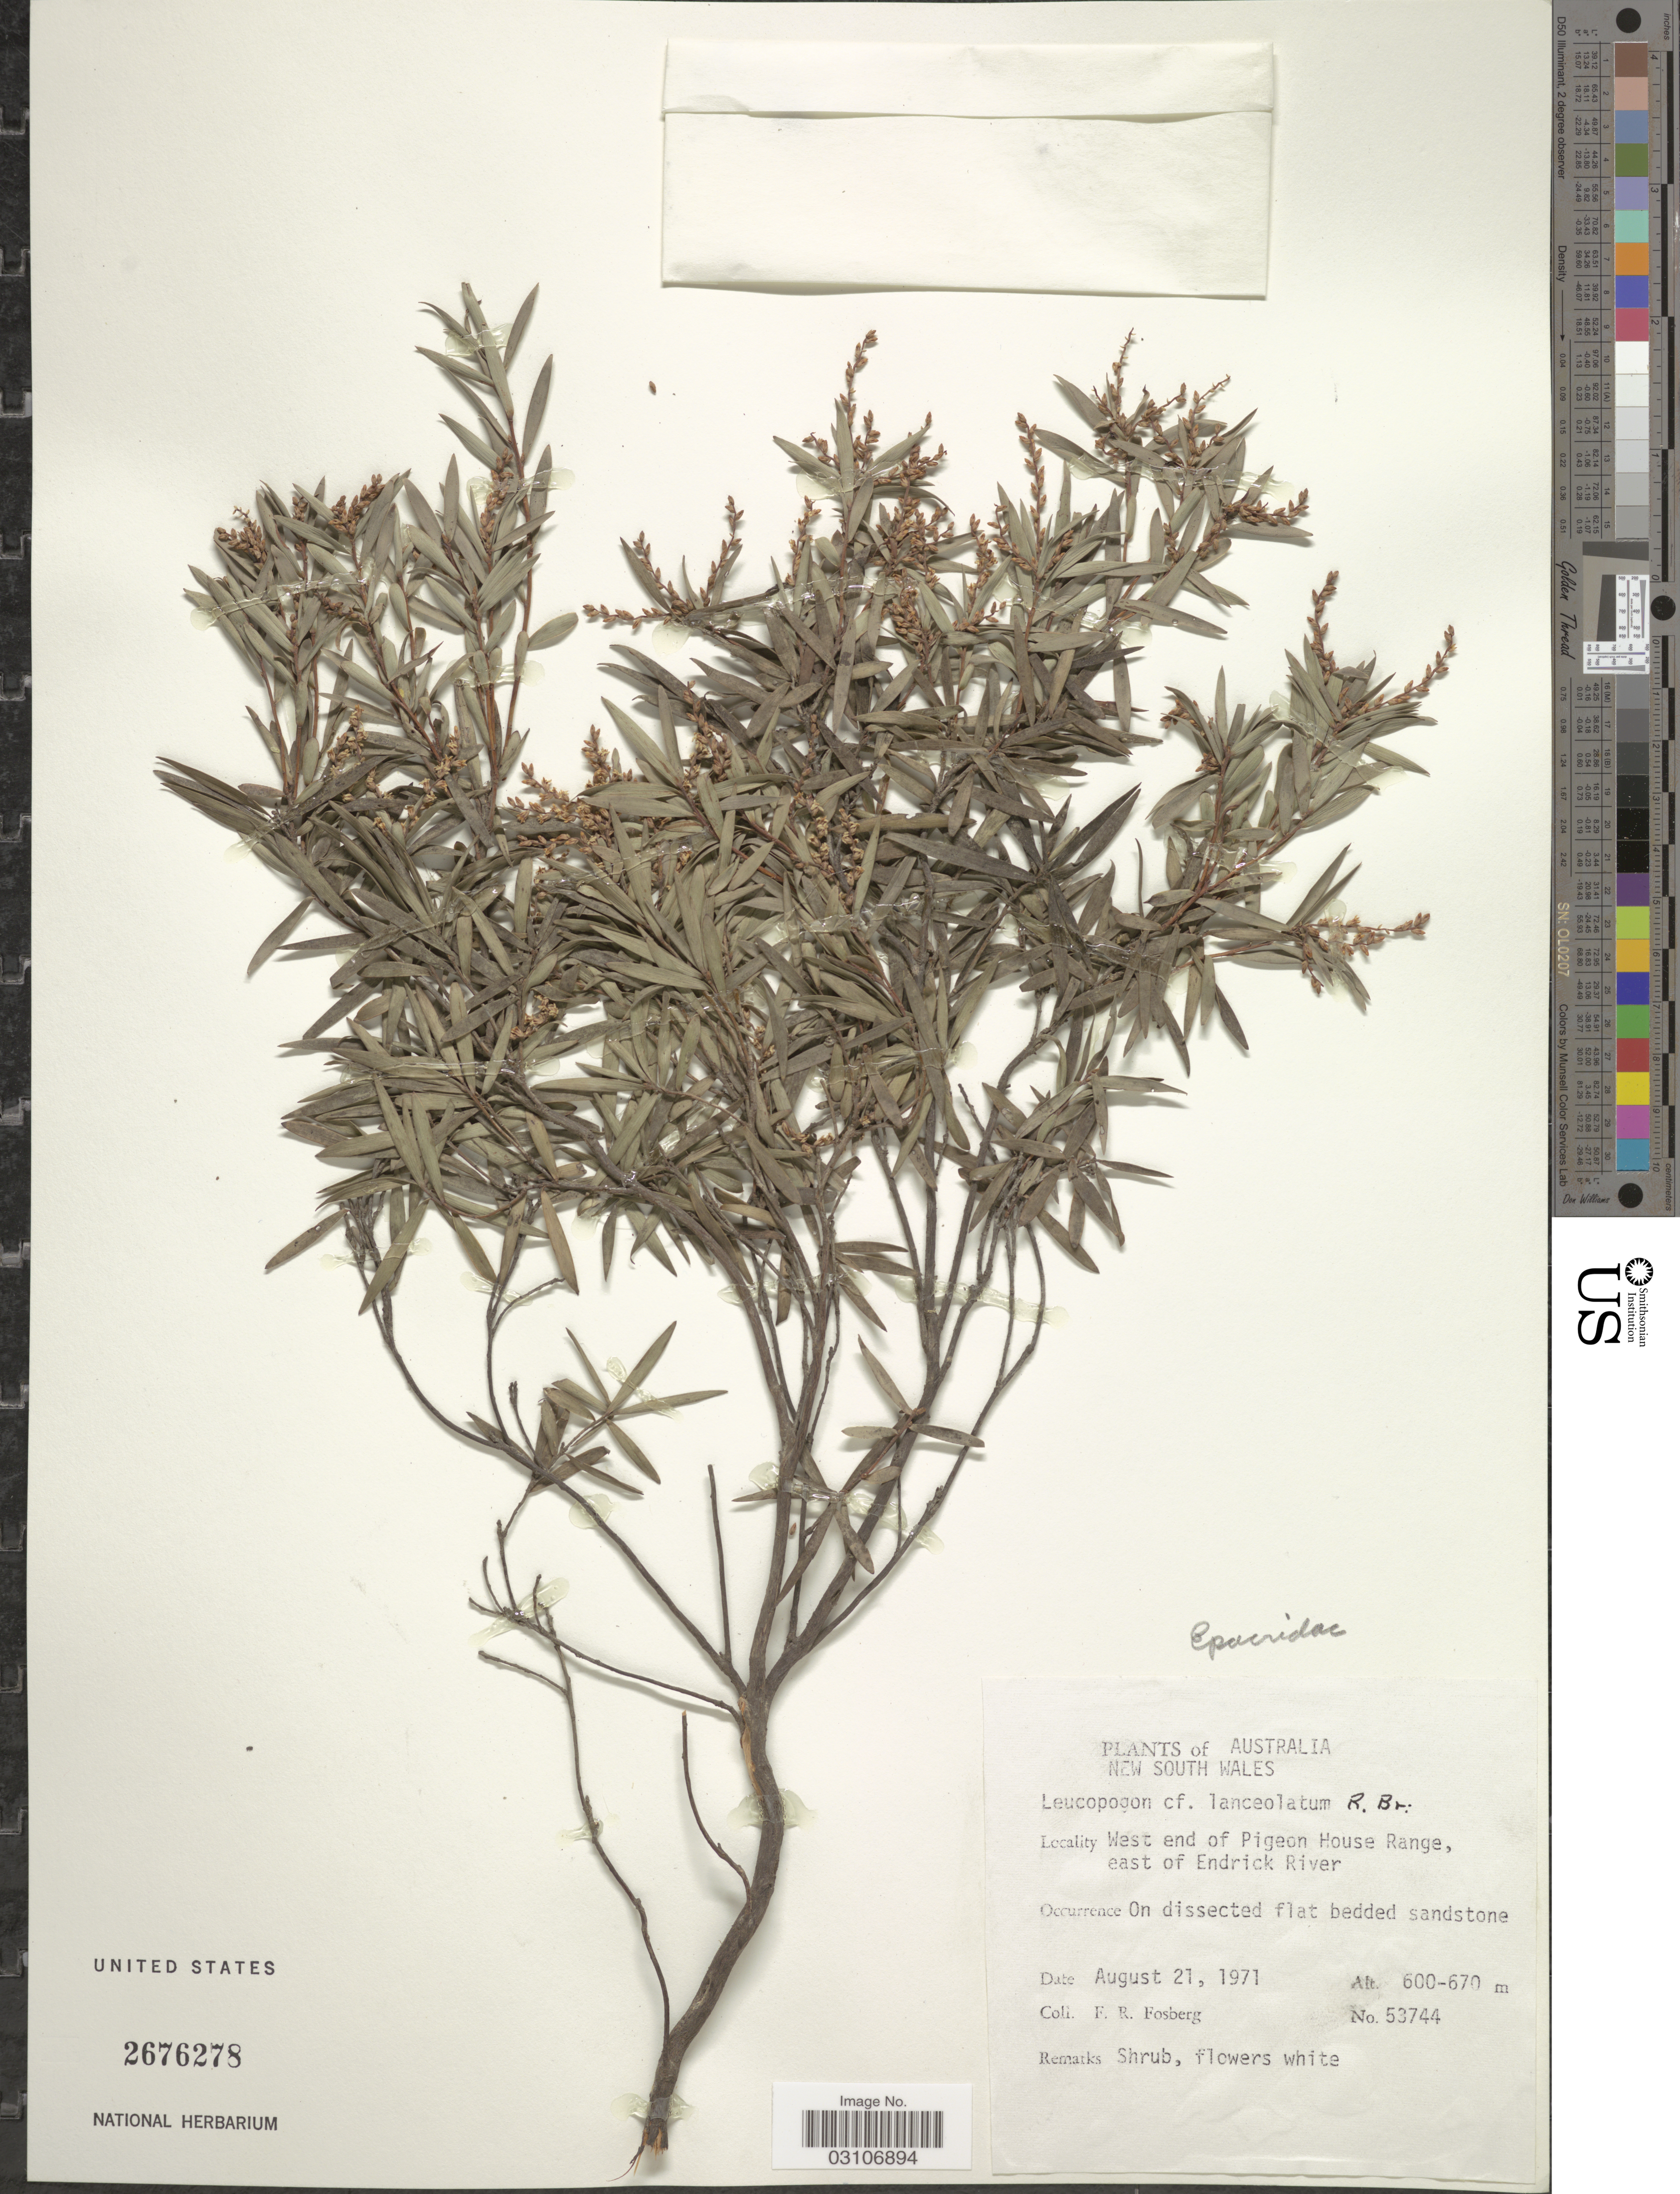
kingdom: Plantae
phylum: Tracheophyta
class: Magnoliopsida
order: Ericales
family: Ericaceae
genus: Leucopogon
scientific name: Leucopogon lanceolatus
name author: R. Br.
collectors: F. R. Fosberg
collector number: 53744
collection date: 1971-08-21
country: Australia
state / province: New South Wales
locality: West end of Pigeon House Range, east of Endrick River.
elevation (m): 600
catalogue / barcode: US 2676278